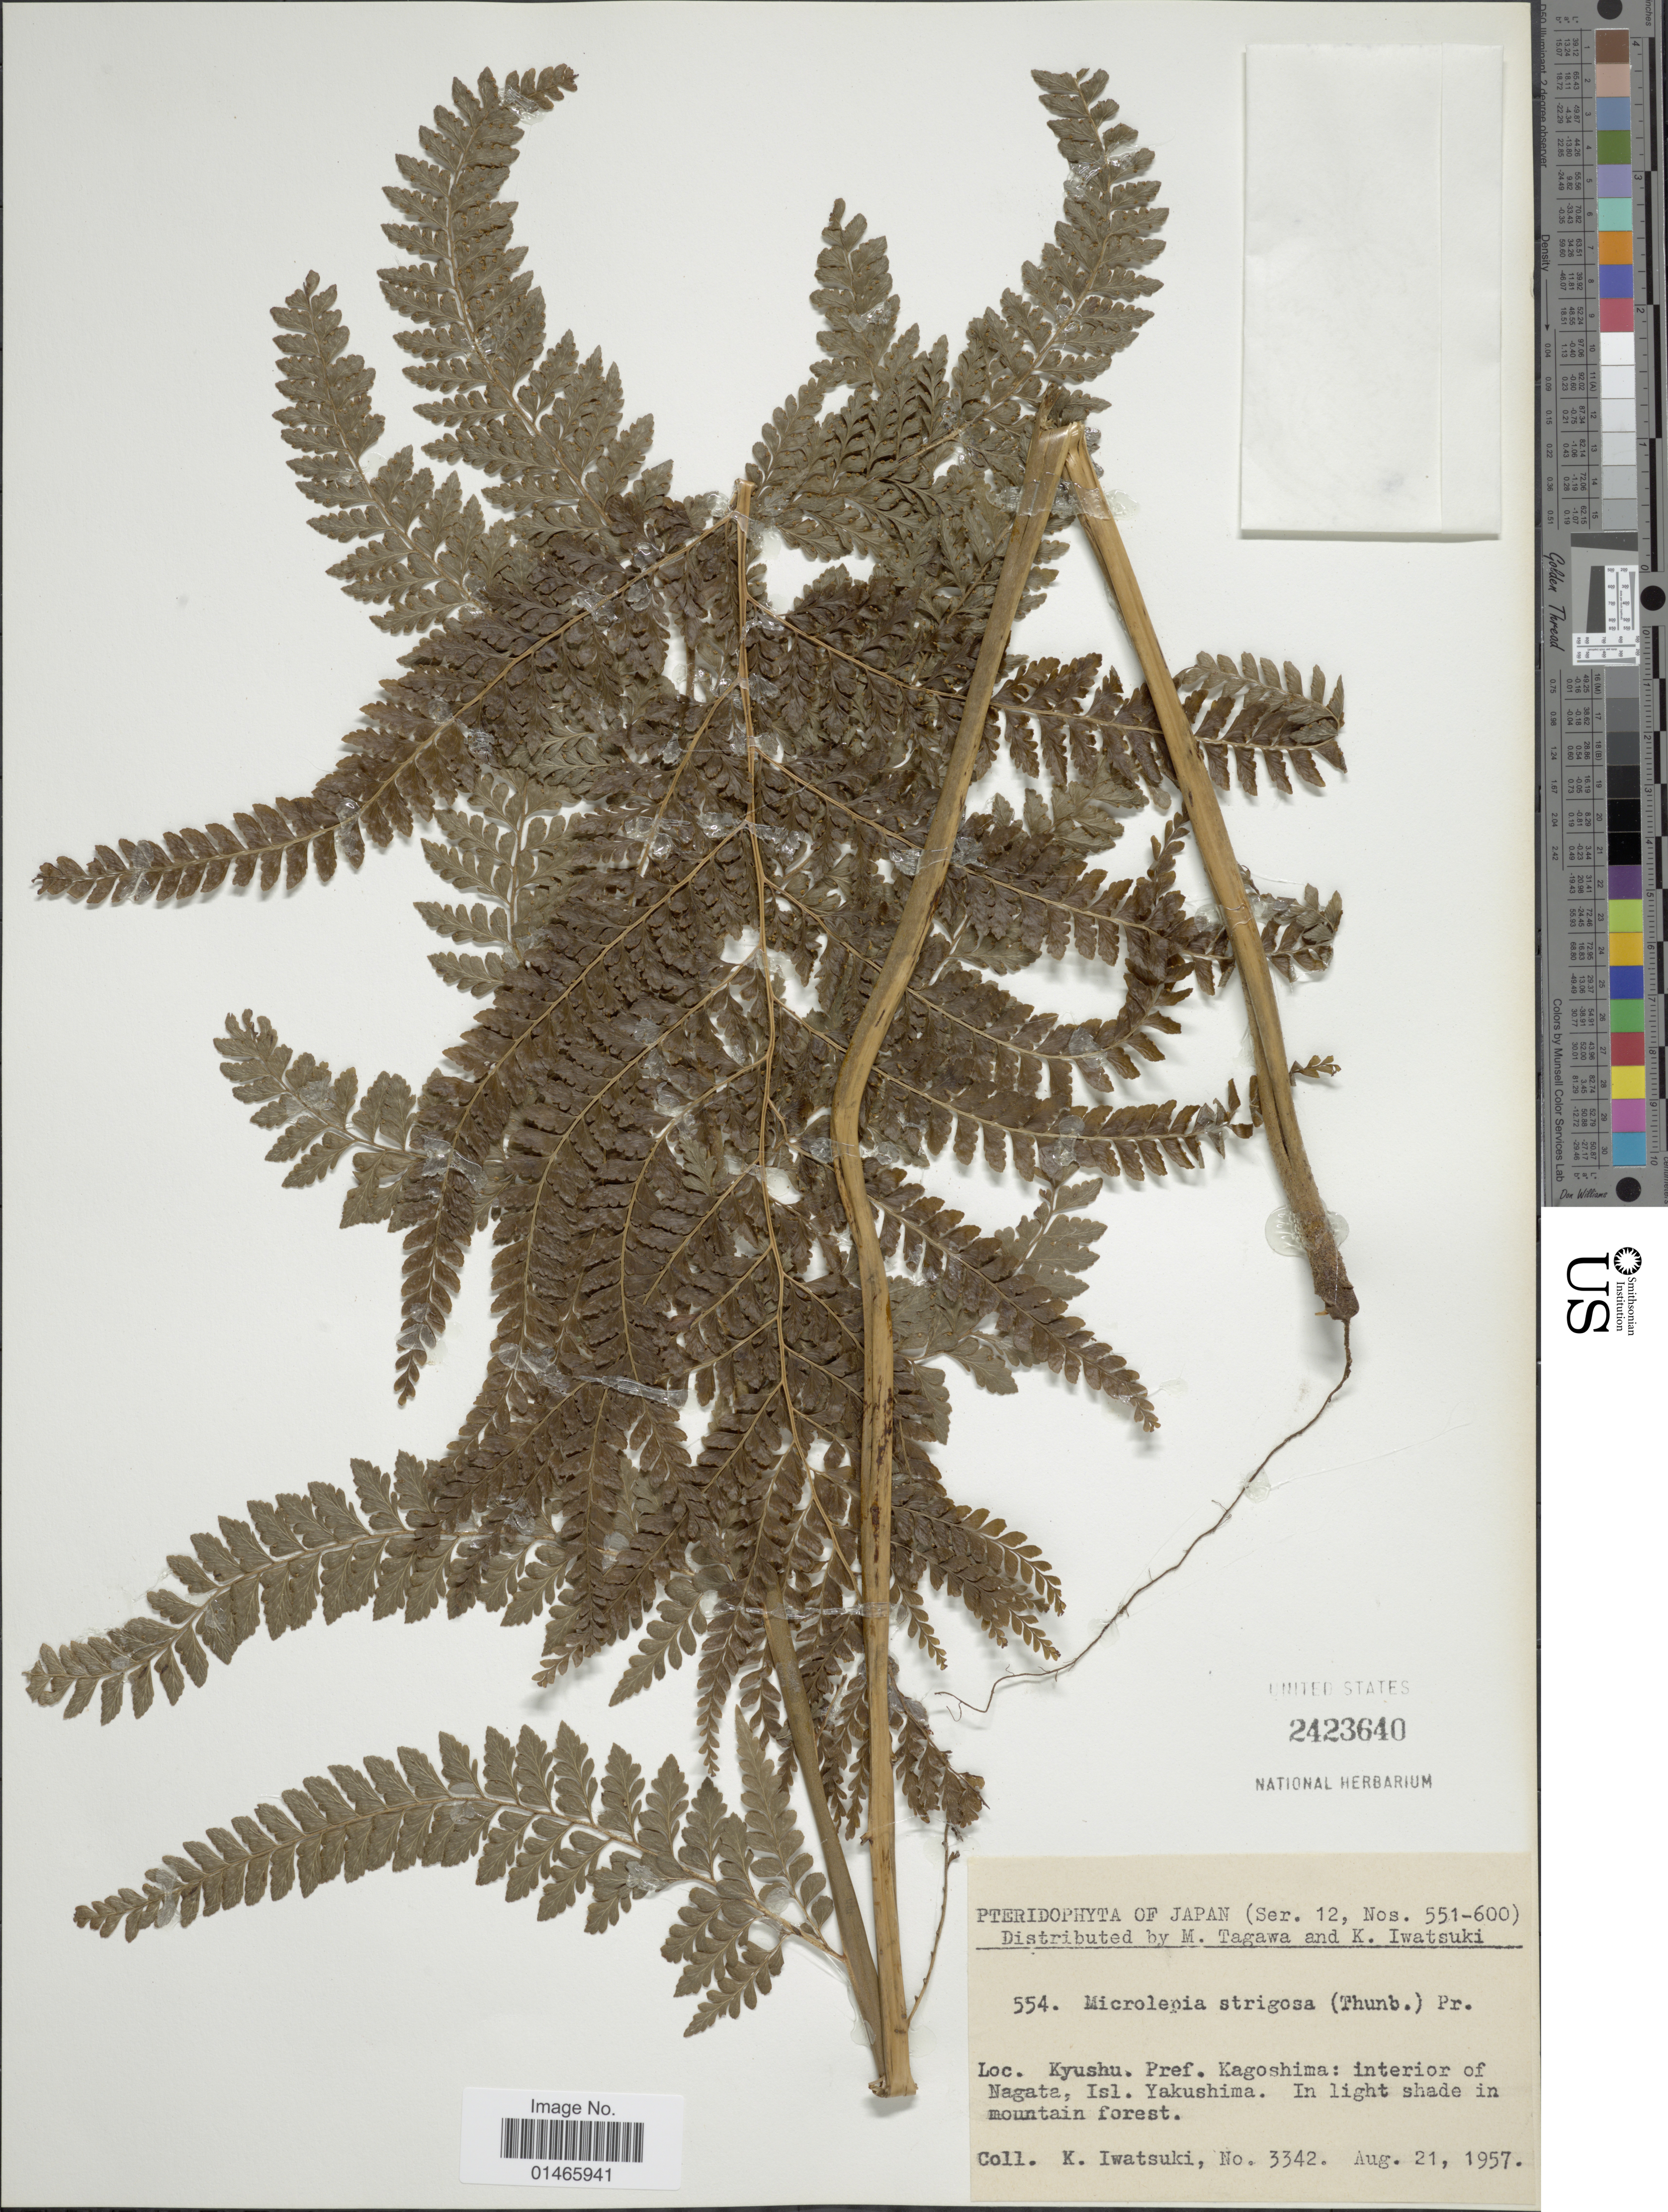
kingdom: Plantae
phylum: Tracheophyta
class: Polypodiopsida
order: Polypodiales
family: Dennstaedtiaceae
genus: Microlepia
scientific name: Microlepia strigosa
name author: (Thunb.) J. Presl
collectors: K. Iwatsuki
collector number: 3342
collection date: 1957-08-21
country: Japan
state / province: Kagosima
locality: Kyushu, interior of Nagata, Isl. Yakushima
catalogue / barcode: US 2423640